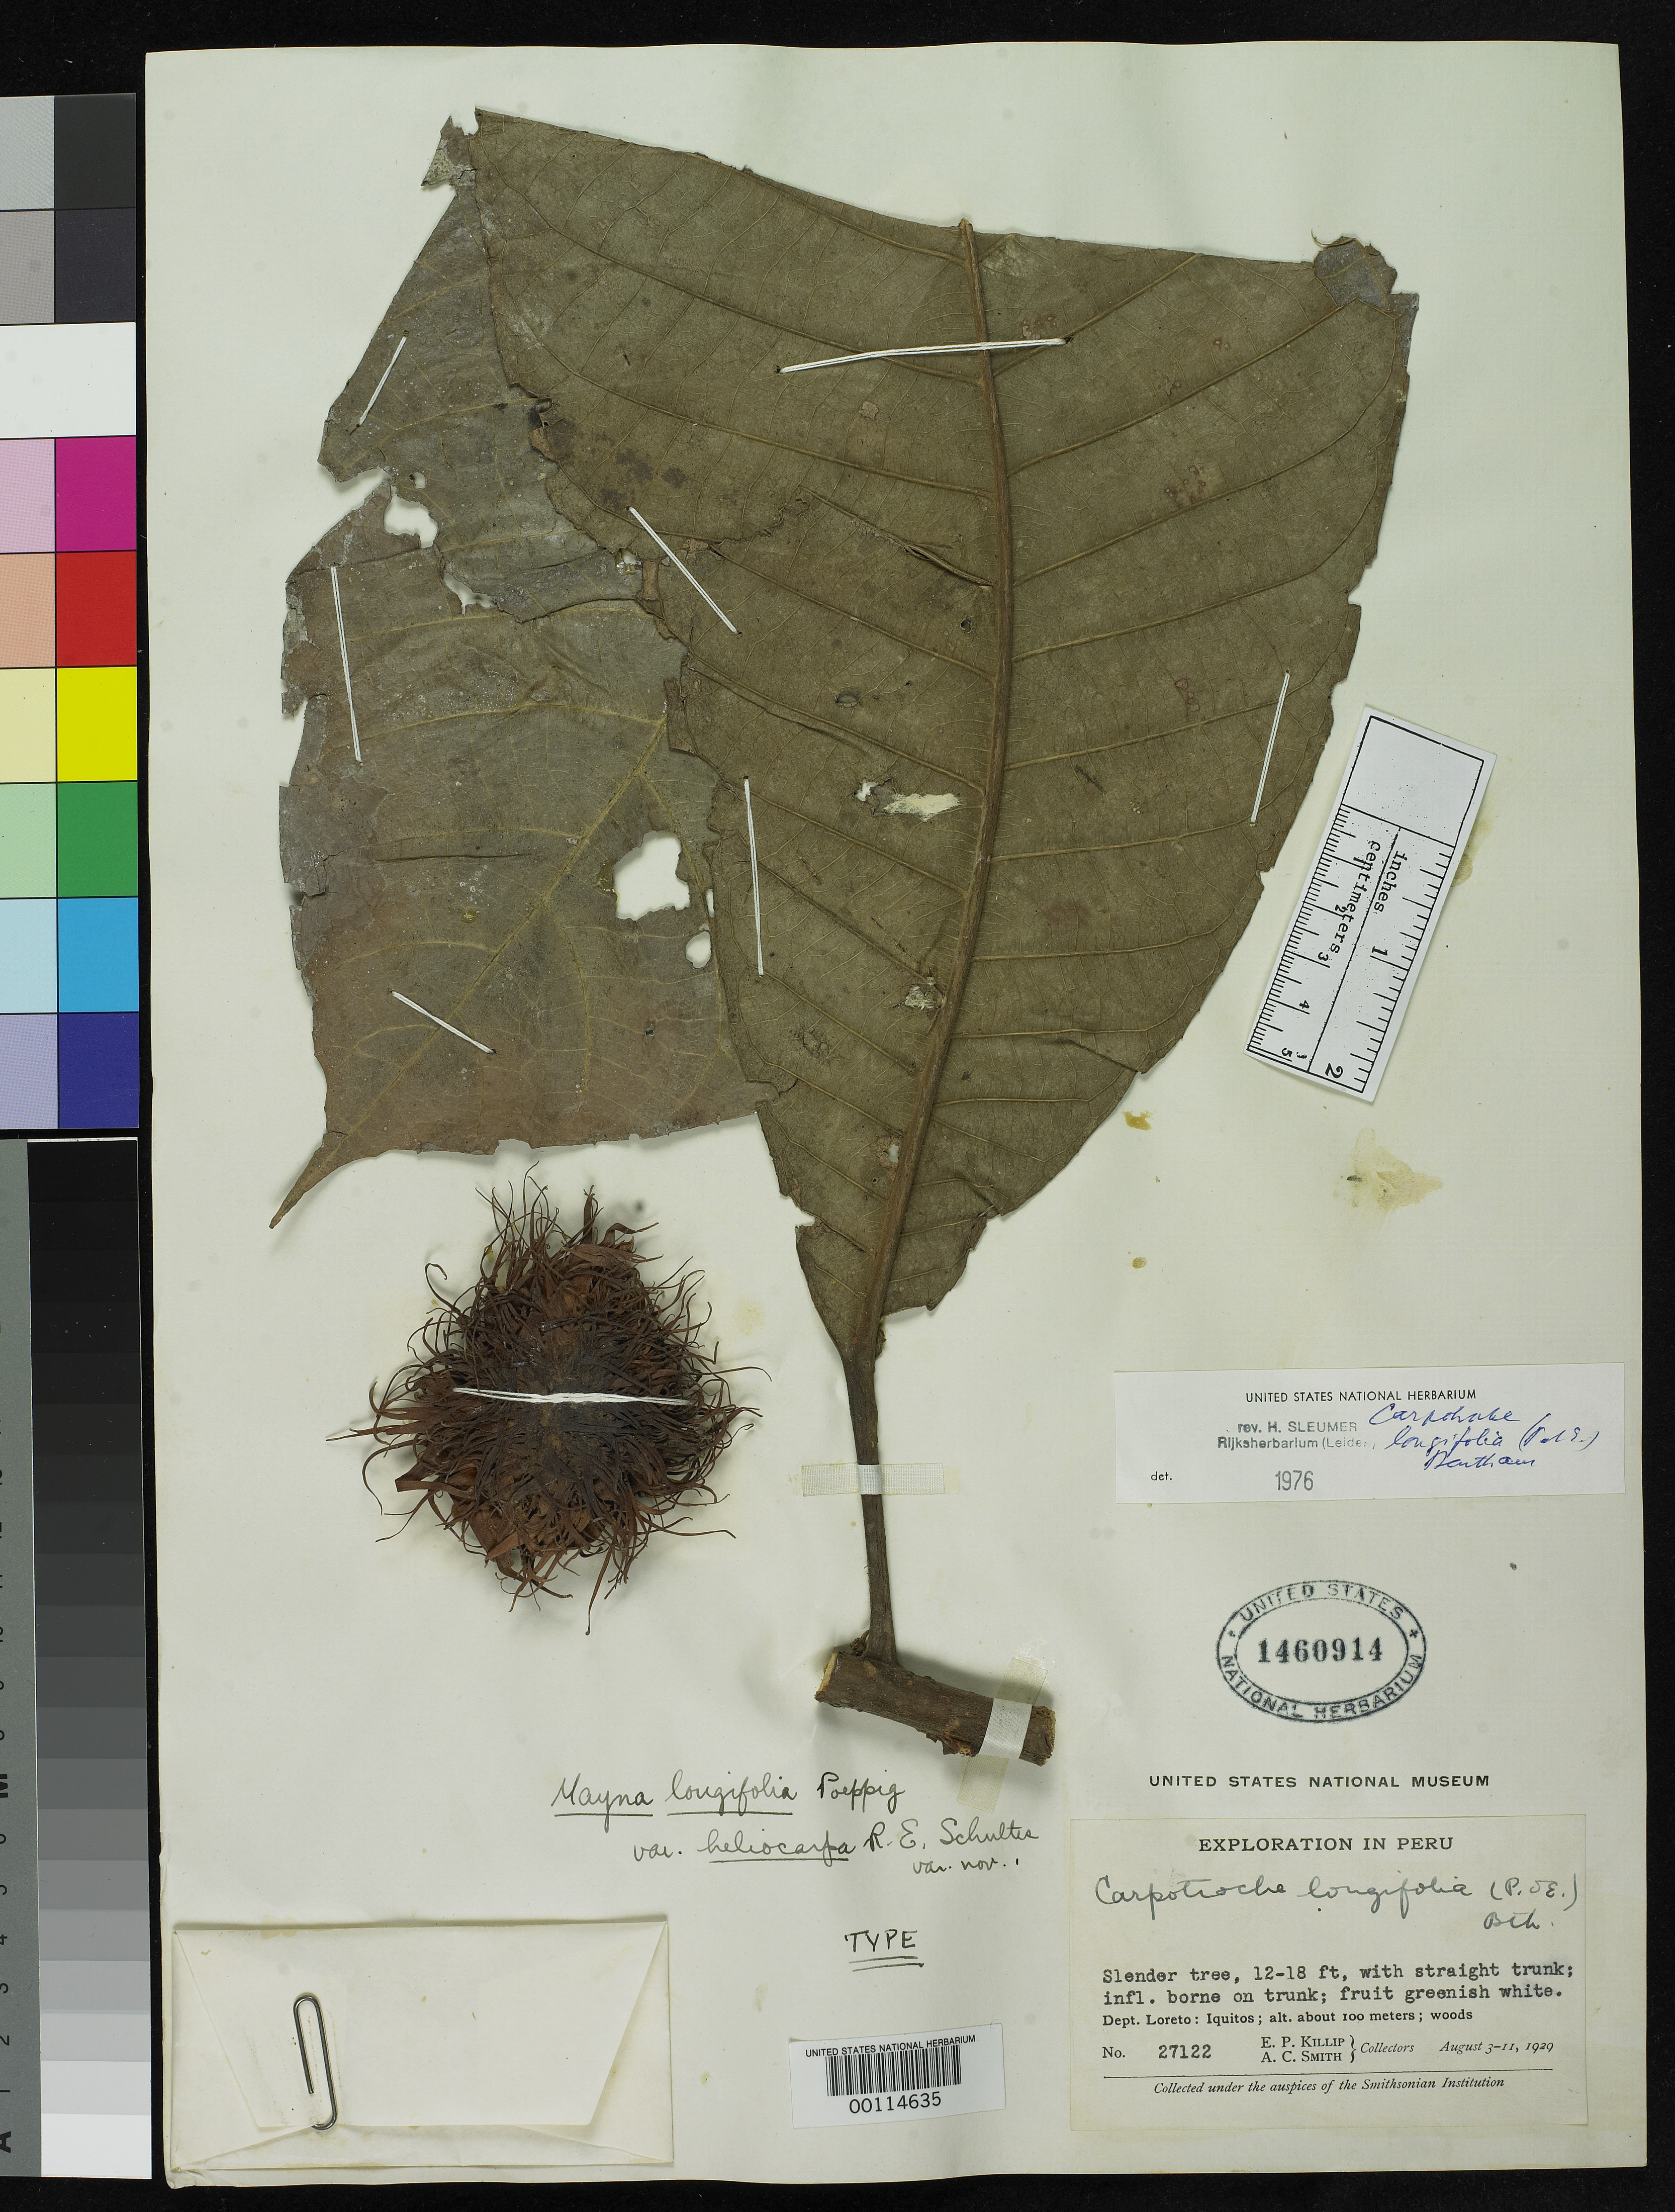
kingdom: Plantae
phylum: Tracheophyta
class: Magnoliopsida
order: Malpighiales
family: Achariaceae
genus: Mayna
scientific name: Mayna longifolia var. helicarpa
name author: R.E. Schult.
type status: Holotype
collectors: E. P. Killip & A. C. Smith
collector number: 27122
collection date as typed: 03 Aug 1929 to 11 Aug 1929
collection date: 1929-08-03/1929-08-11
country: Peru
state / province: Loreto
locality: Iquitos.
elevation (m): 100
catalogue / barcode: US 1460914